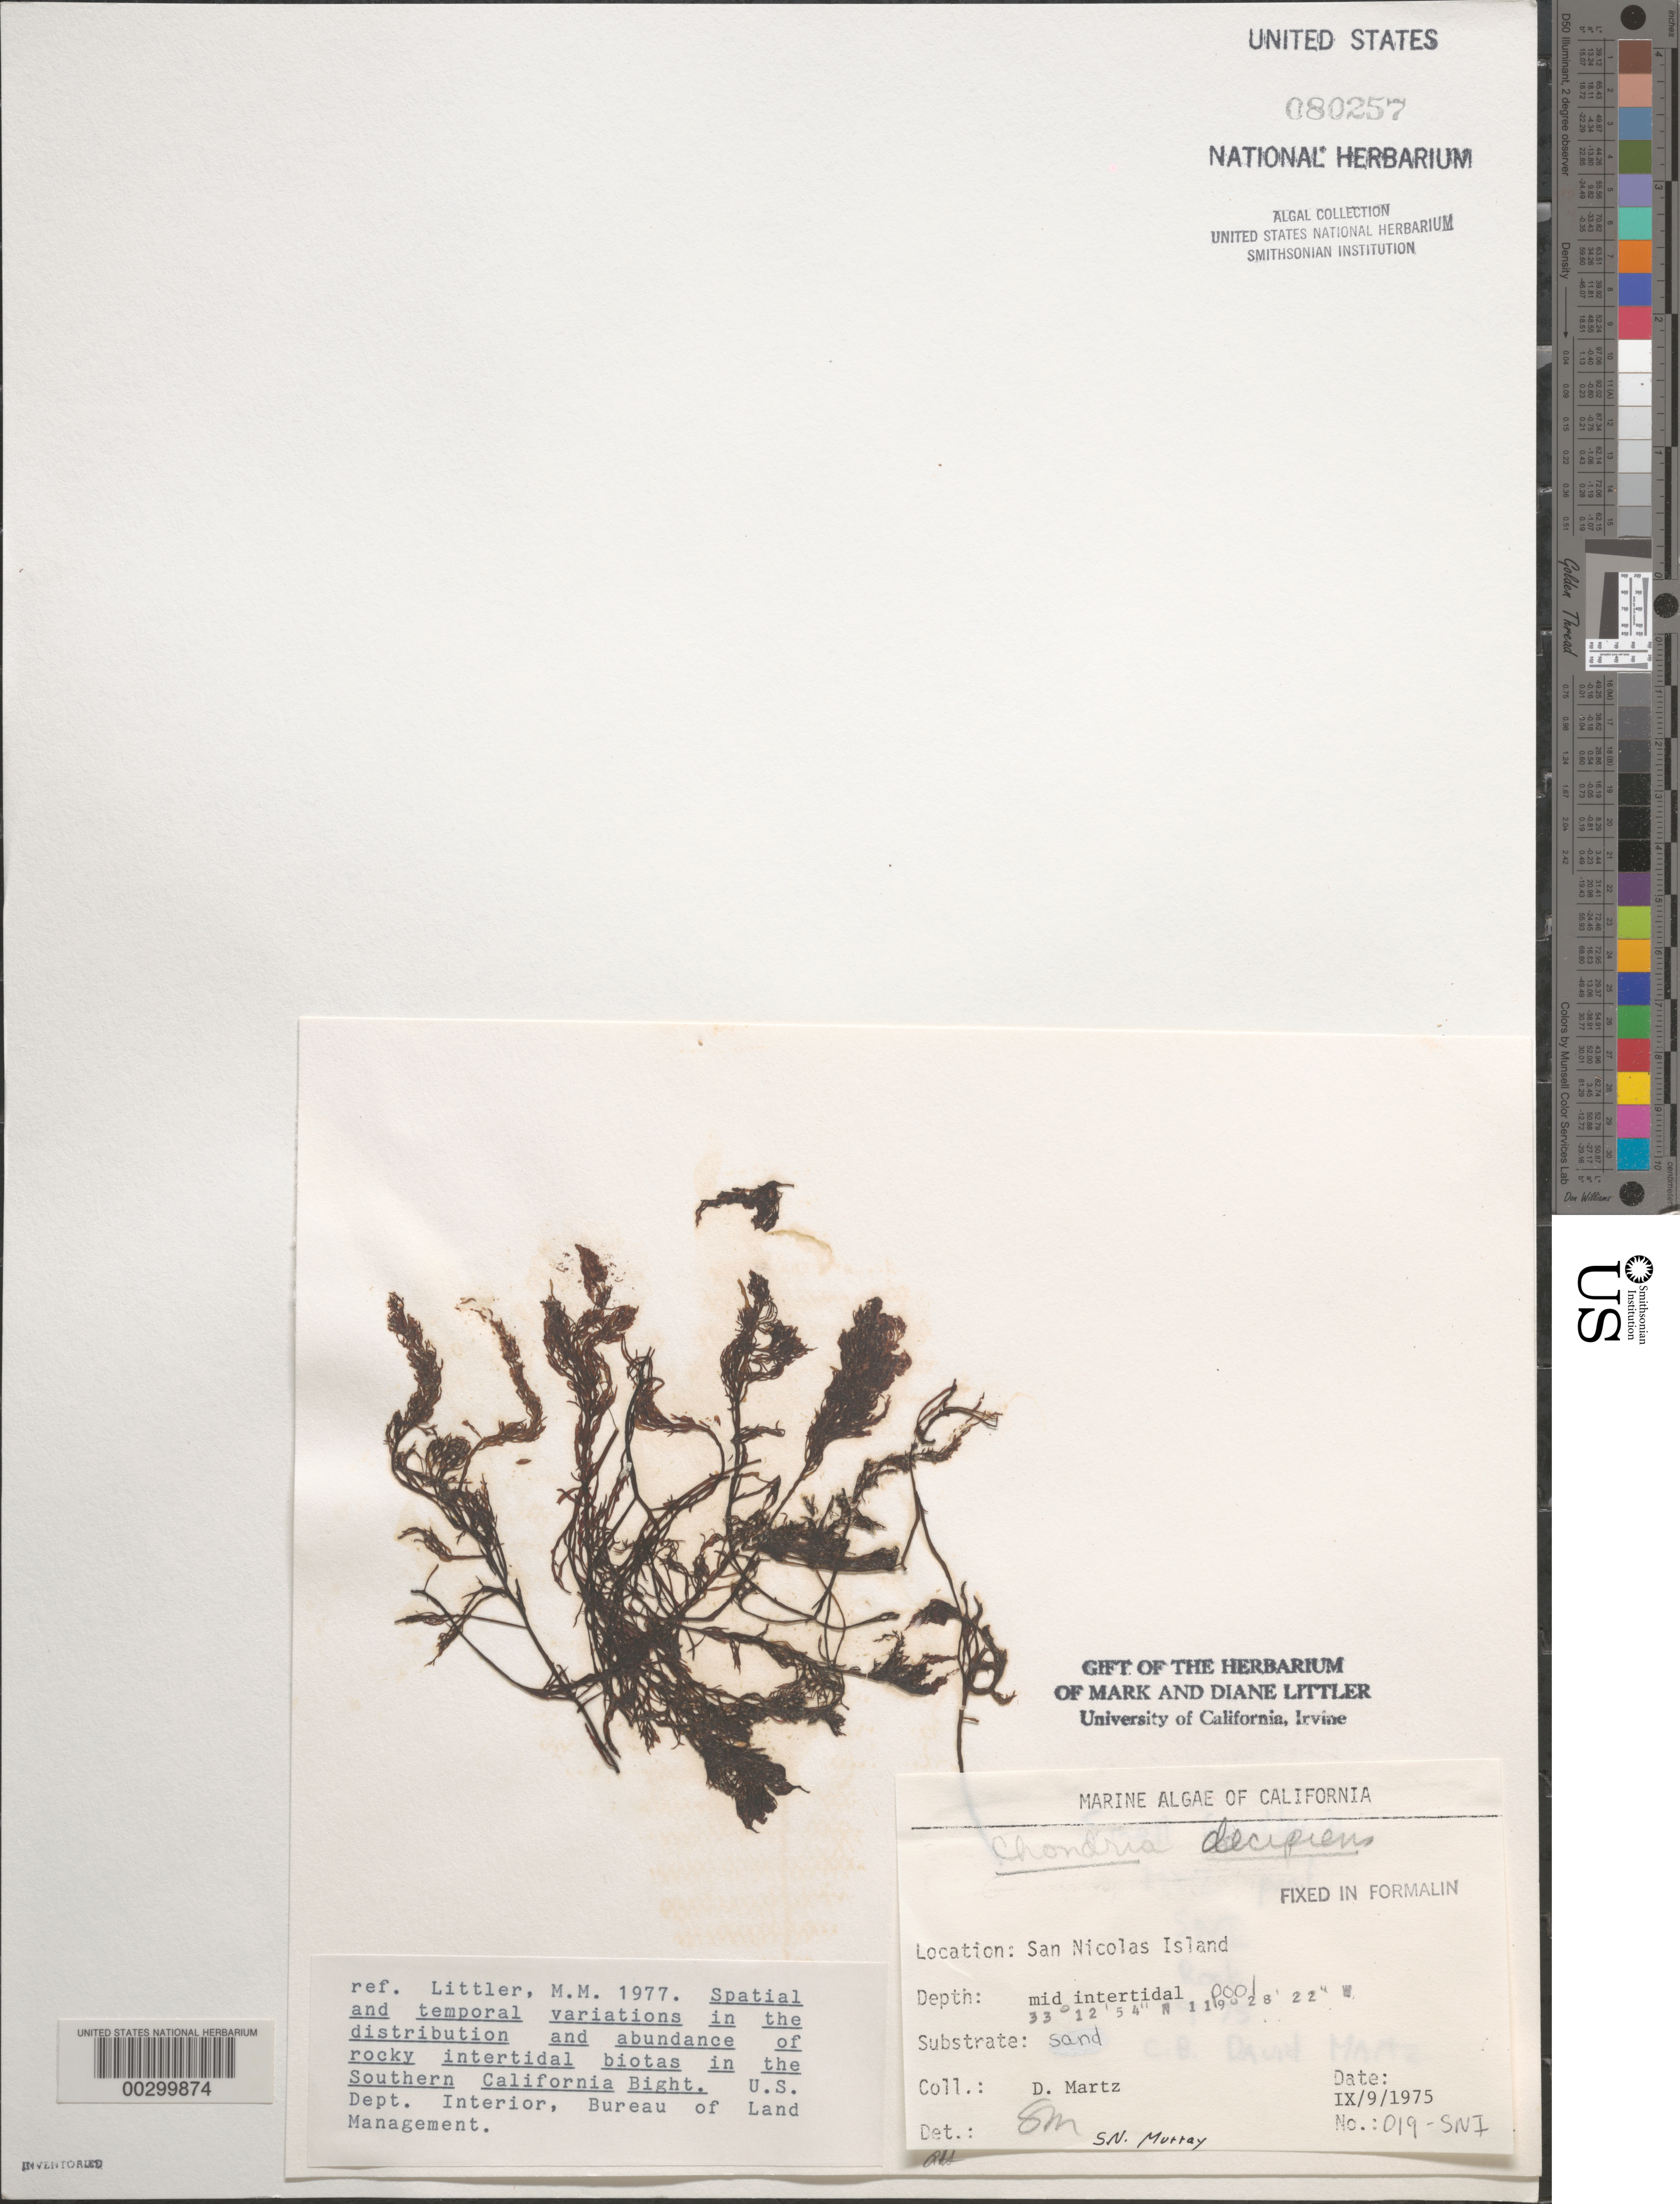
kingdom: Plantae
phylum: Rhodophyta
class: Florideophyceae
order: Ceramiales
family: Rhodomelaceae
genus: Chondria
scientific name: Chondria decipiens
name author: Kylin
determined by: Sims, Robert H.; Murray, S. N.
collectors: D. Martz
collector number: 019-sni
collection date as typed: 09 Sep 1975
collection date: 1975-09-09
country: United States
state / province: California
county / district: Ventura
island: San Nicolas Island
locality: Dutch Harbor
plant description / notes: BLM-SOCALBIGHT Rocky Intertidal Survey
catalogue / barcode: US 80257